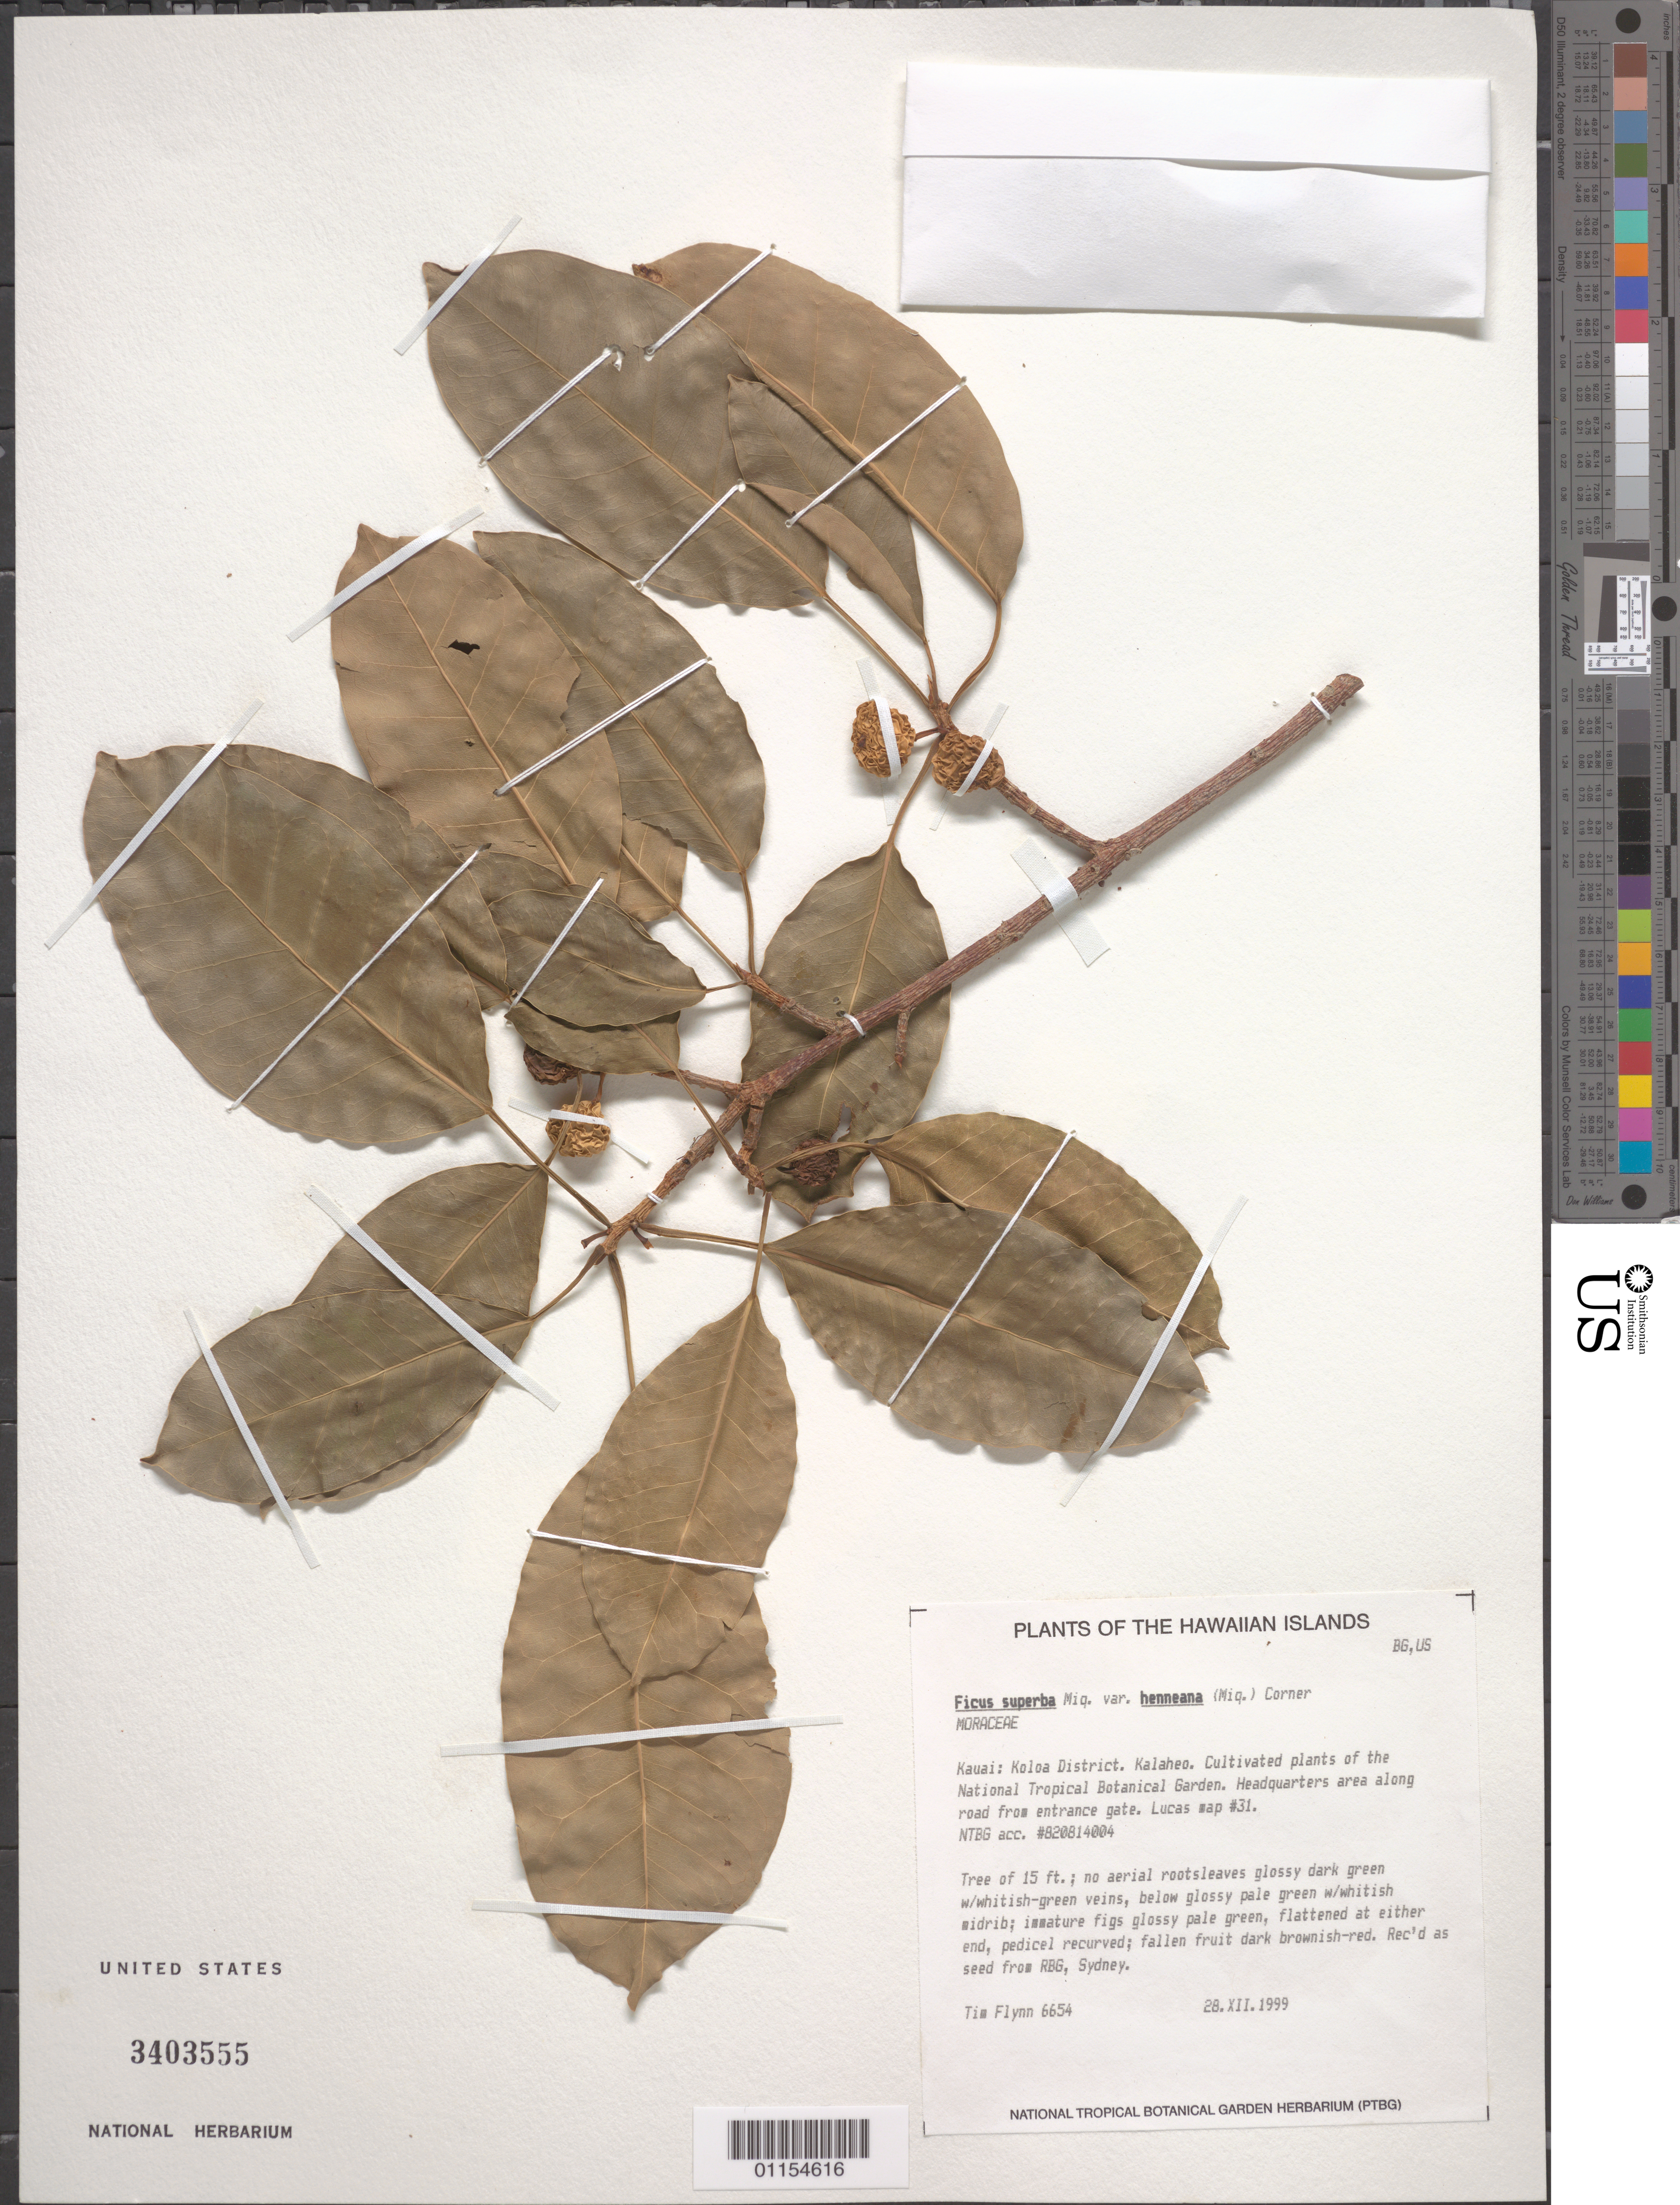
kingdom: Plantae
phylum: Tracheophyta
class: Magnoliopsida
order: Rosales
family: Moraceae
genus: Ficus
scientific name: Ficus superba var. henneana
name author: (Miq.) Corner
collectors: T. W. Flynn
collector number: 6654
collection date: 1999-12-28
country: United States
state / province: Hawaii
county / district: Kauai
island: Kaua'i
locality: Koloa District, Kalaheo, National Tropical Botanical Garden. Headquarters area along road from entrance gate.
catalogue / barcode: US 3403555